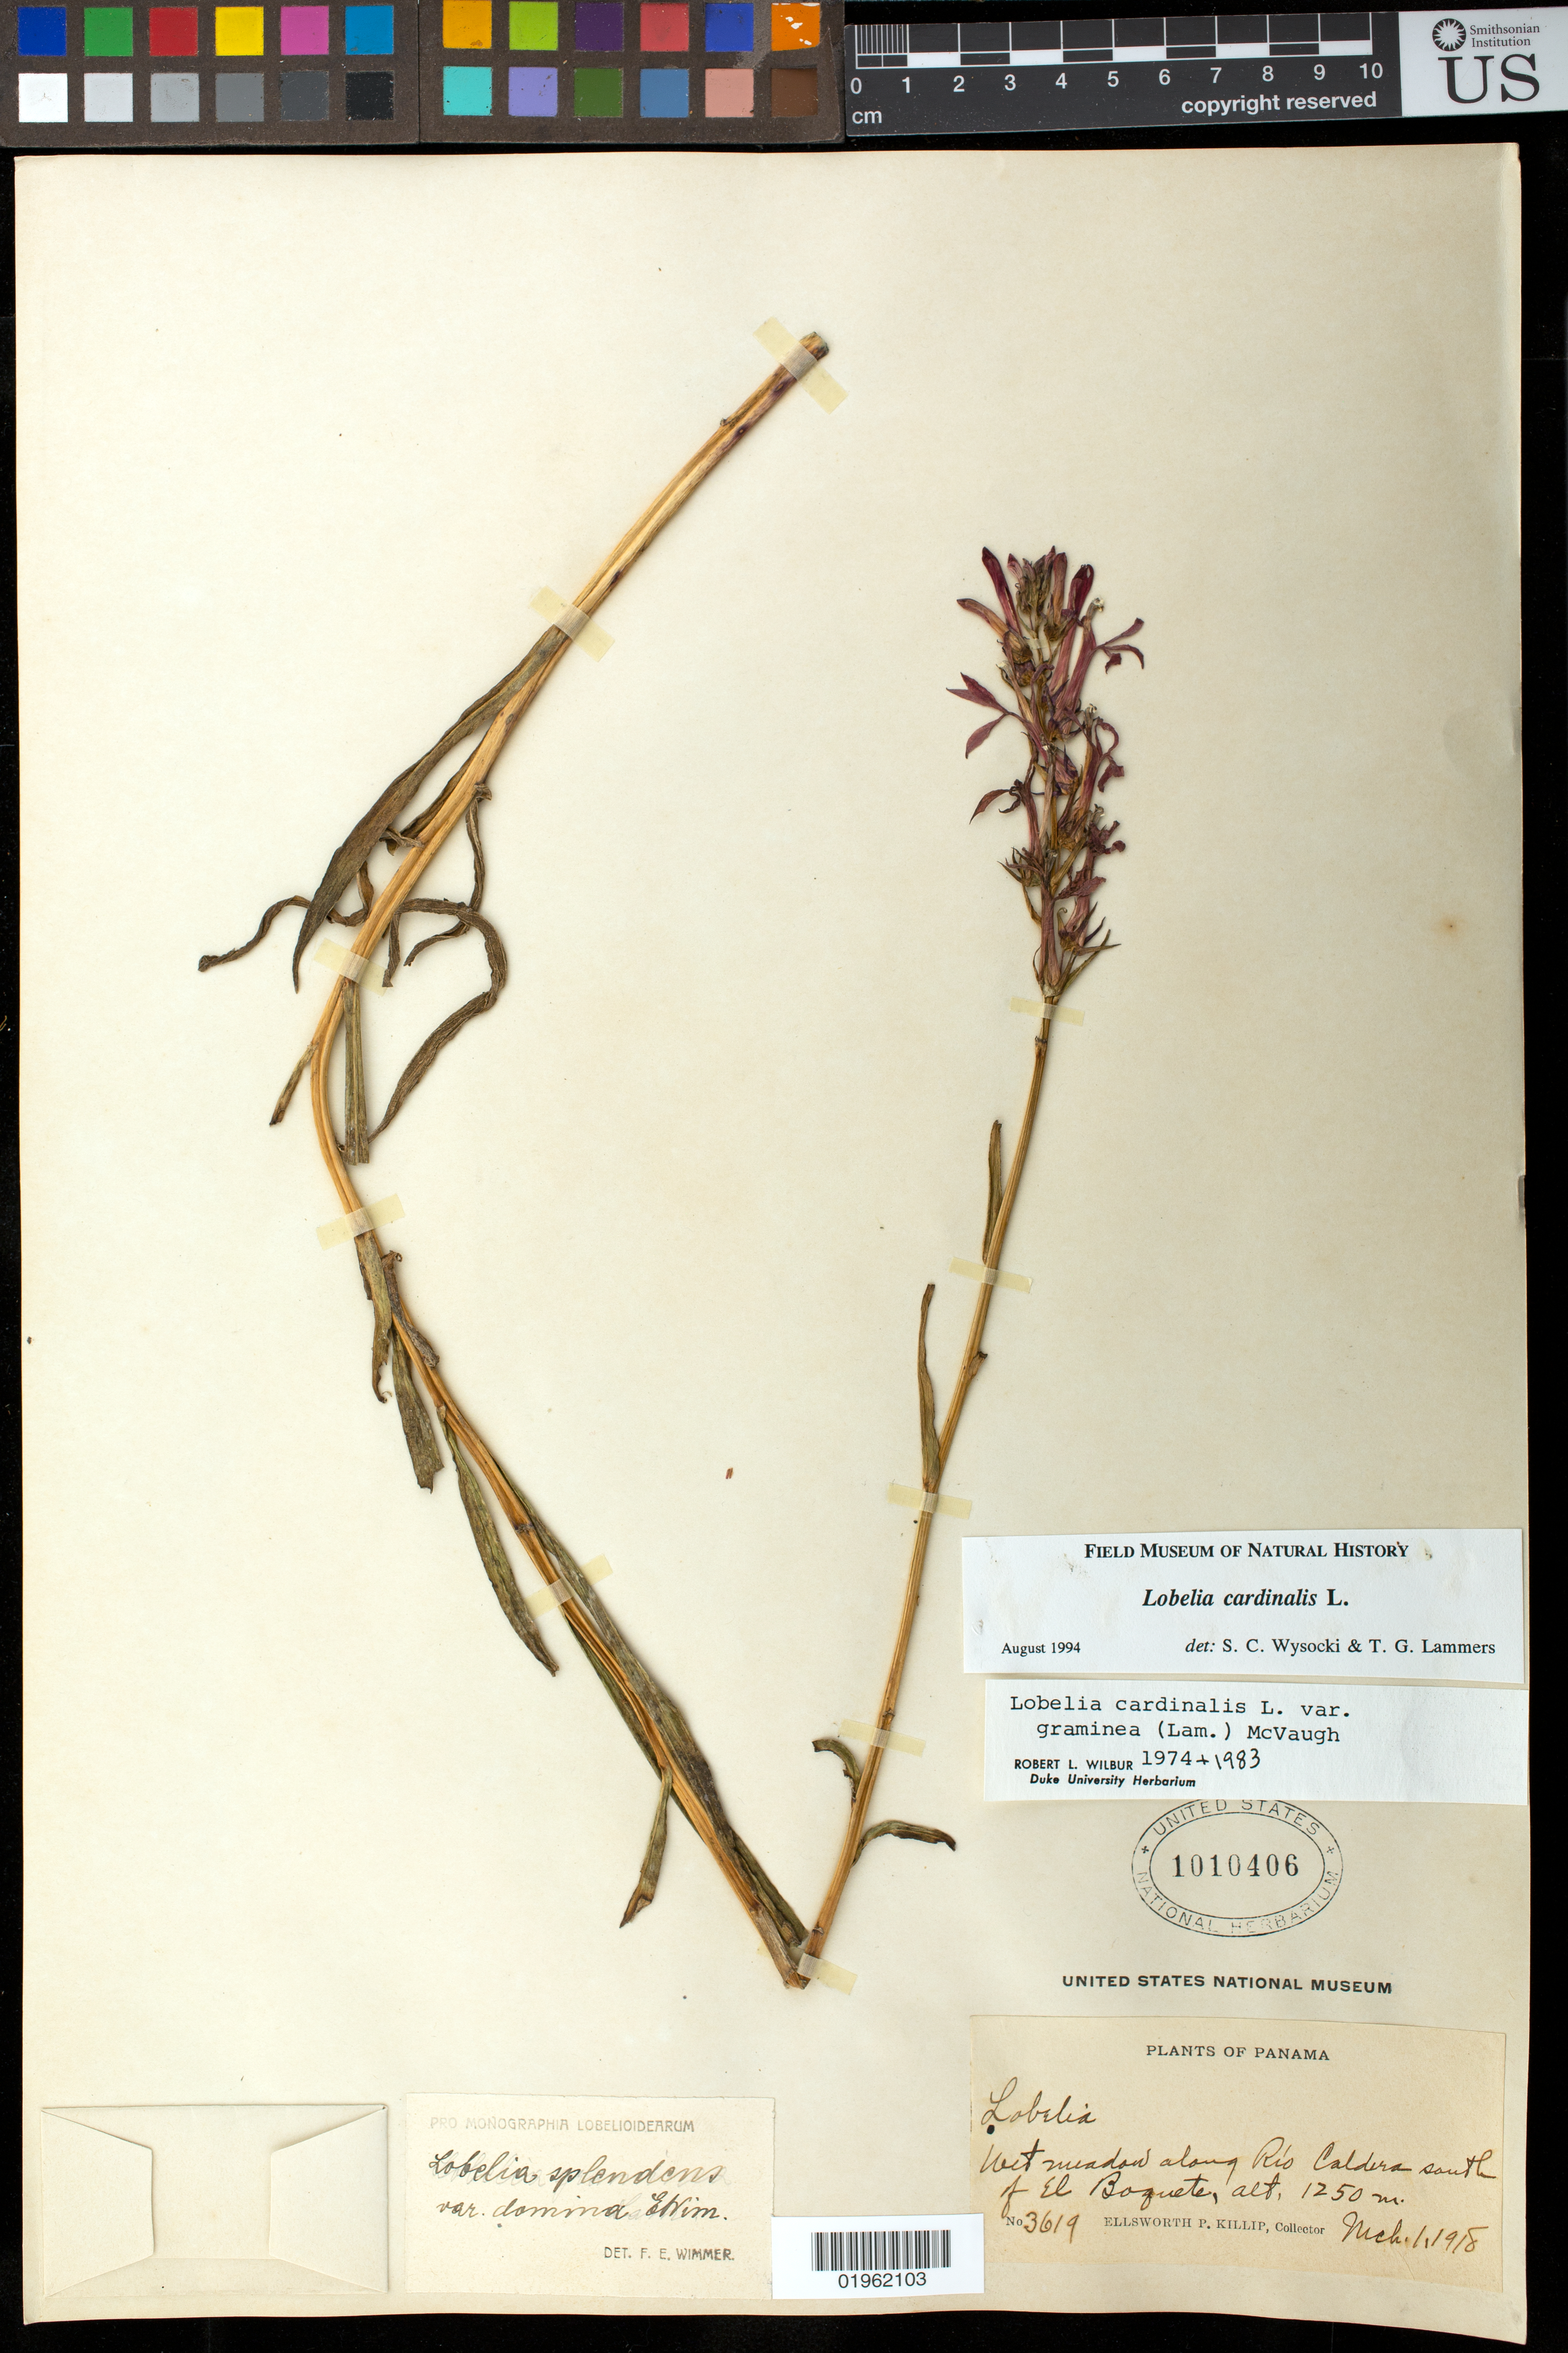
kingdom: Plantae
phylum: Tracheophyta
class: Magnoliopsida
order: Asterales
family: Campanulaceae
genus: Lobelia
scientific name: Lobelia cardinalis subsp. graminea var. (Lam.) McVaugh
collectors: E. P. Killip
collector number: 3619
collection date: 1918-03-01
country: Panama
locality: Wet meadow along Río Caldera south of El Boquetes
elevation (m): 1250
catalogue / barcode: US 1010406